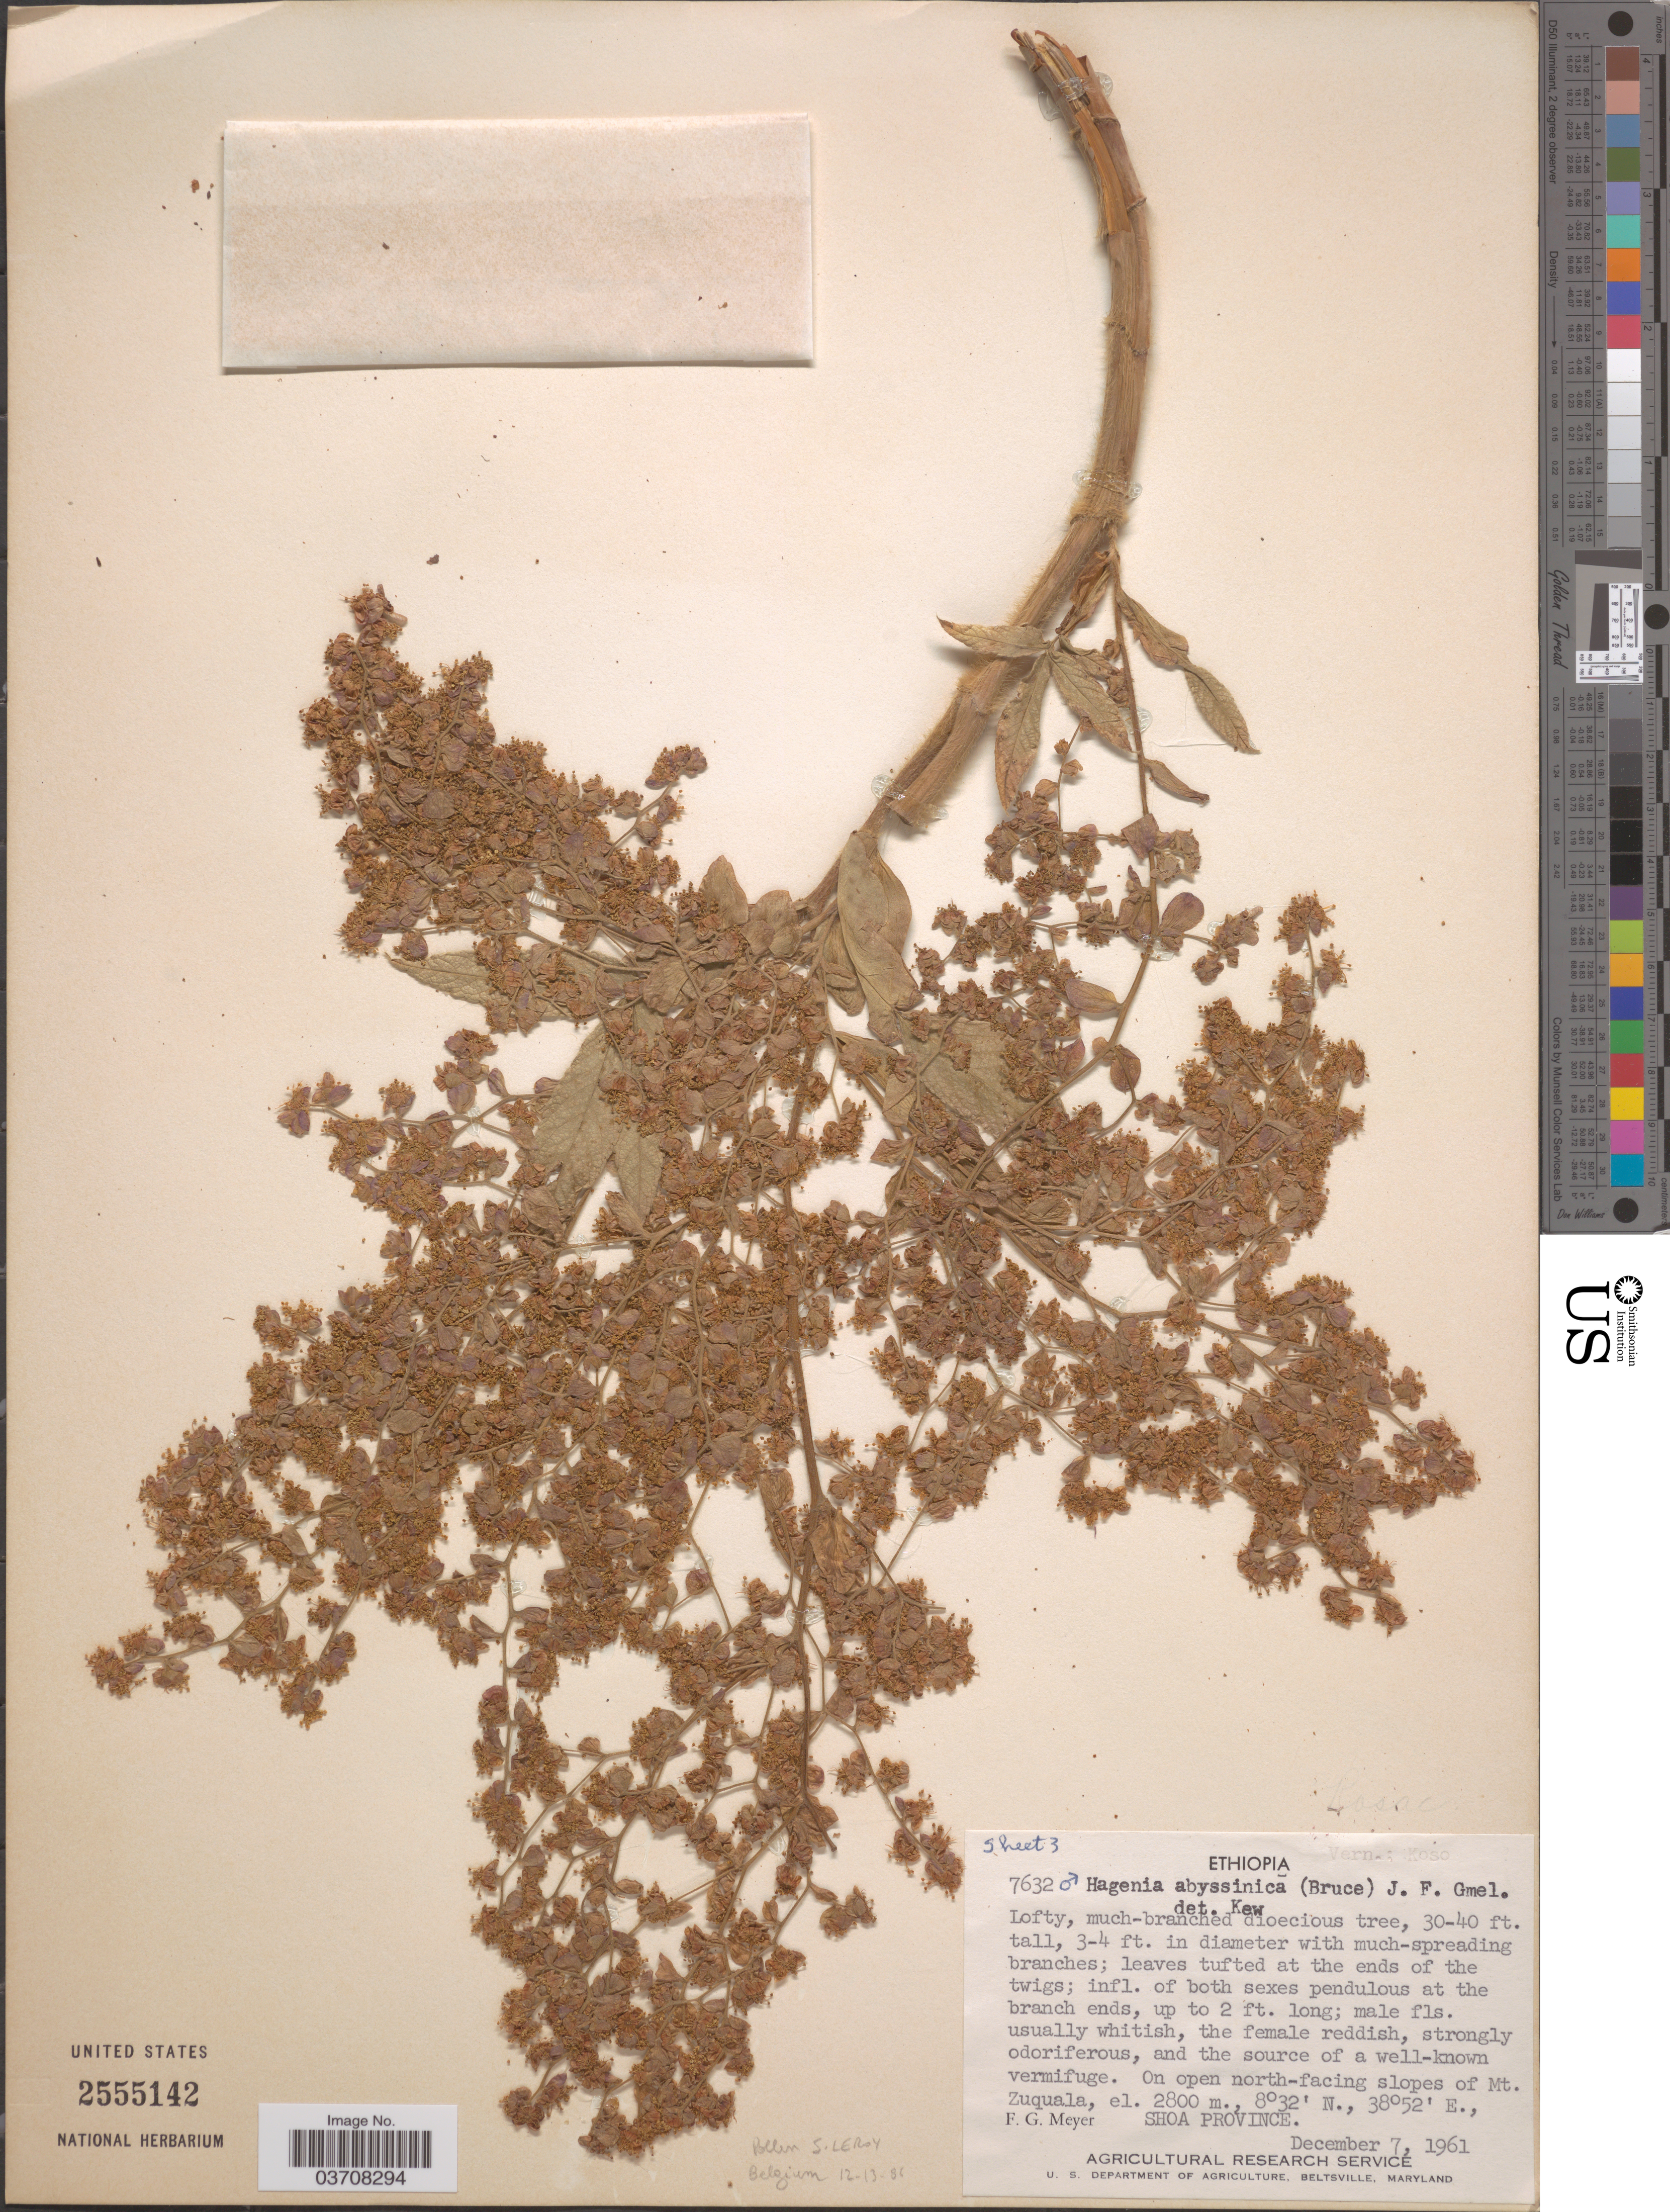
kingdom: Plantae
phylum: Tracheophyta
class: Magnoliopsida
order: Rosales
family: Rosaceae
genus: Hagenia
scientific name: Hagenia abyssinica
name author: (Bruce) J.F. Gmel.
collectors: F. G. Meyer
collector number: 7632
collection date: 1961-12-07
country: Ethiopia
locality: On open north-facing sloeps of Mt. Zuquala, Shoa Province.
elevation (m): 2800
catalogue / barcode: US 2555142